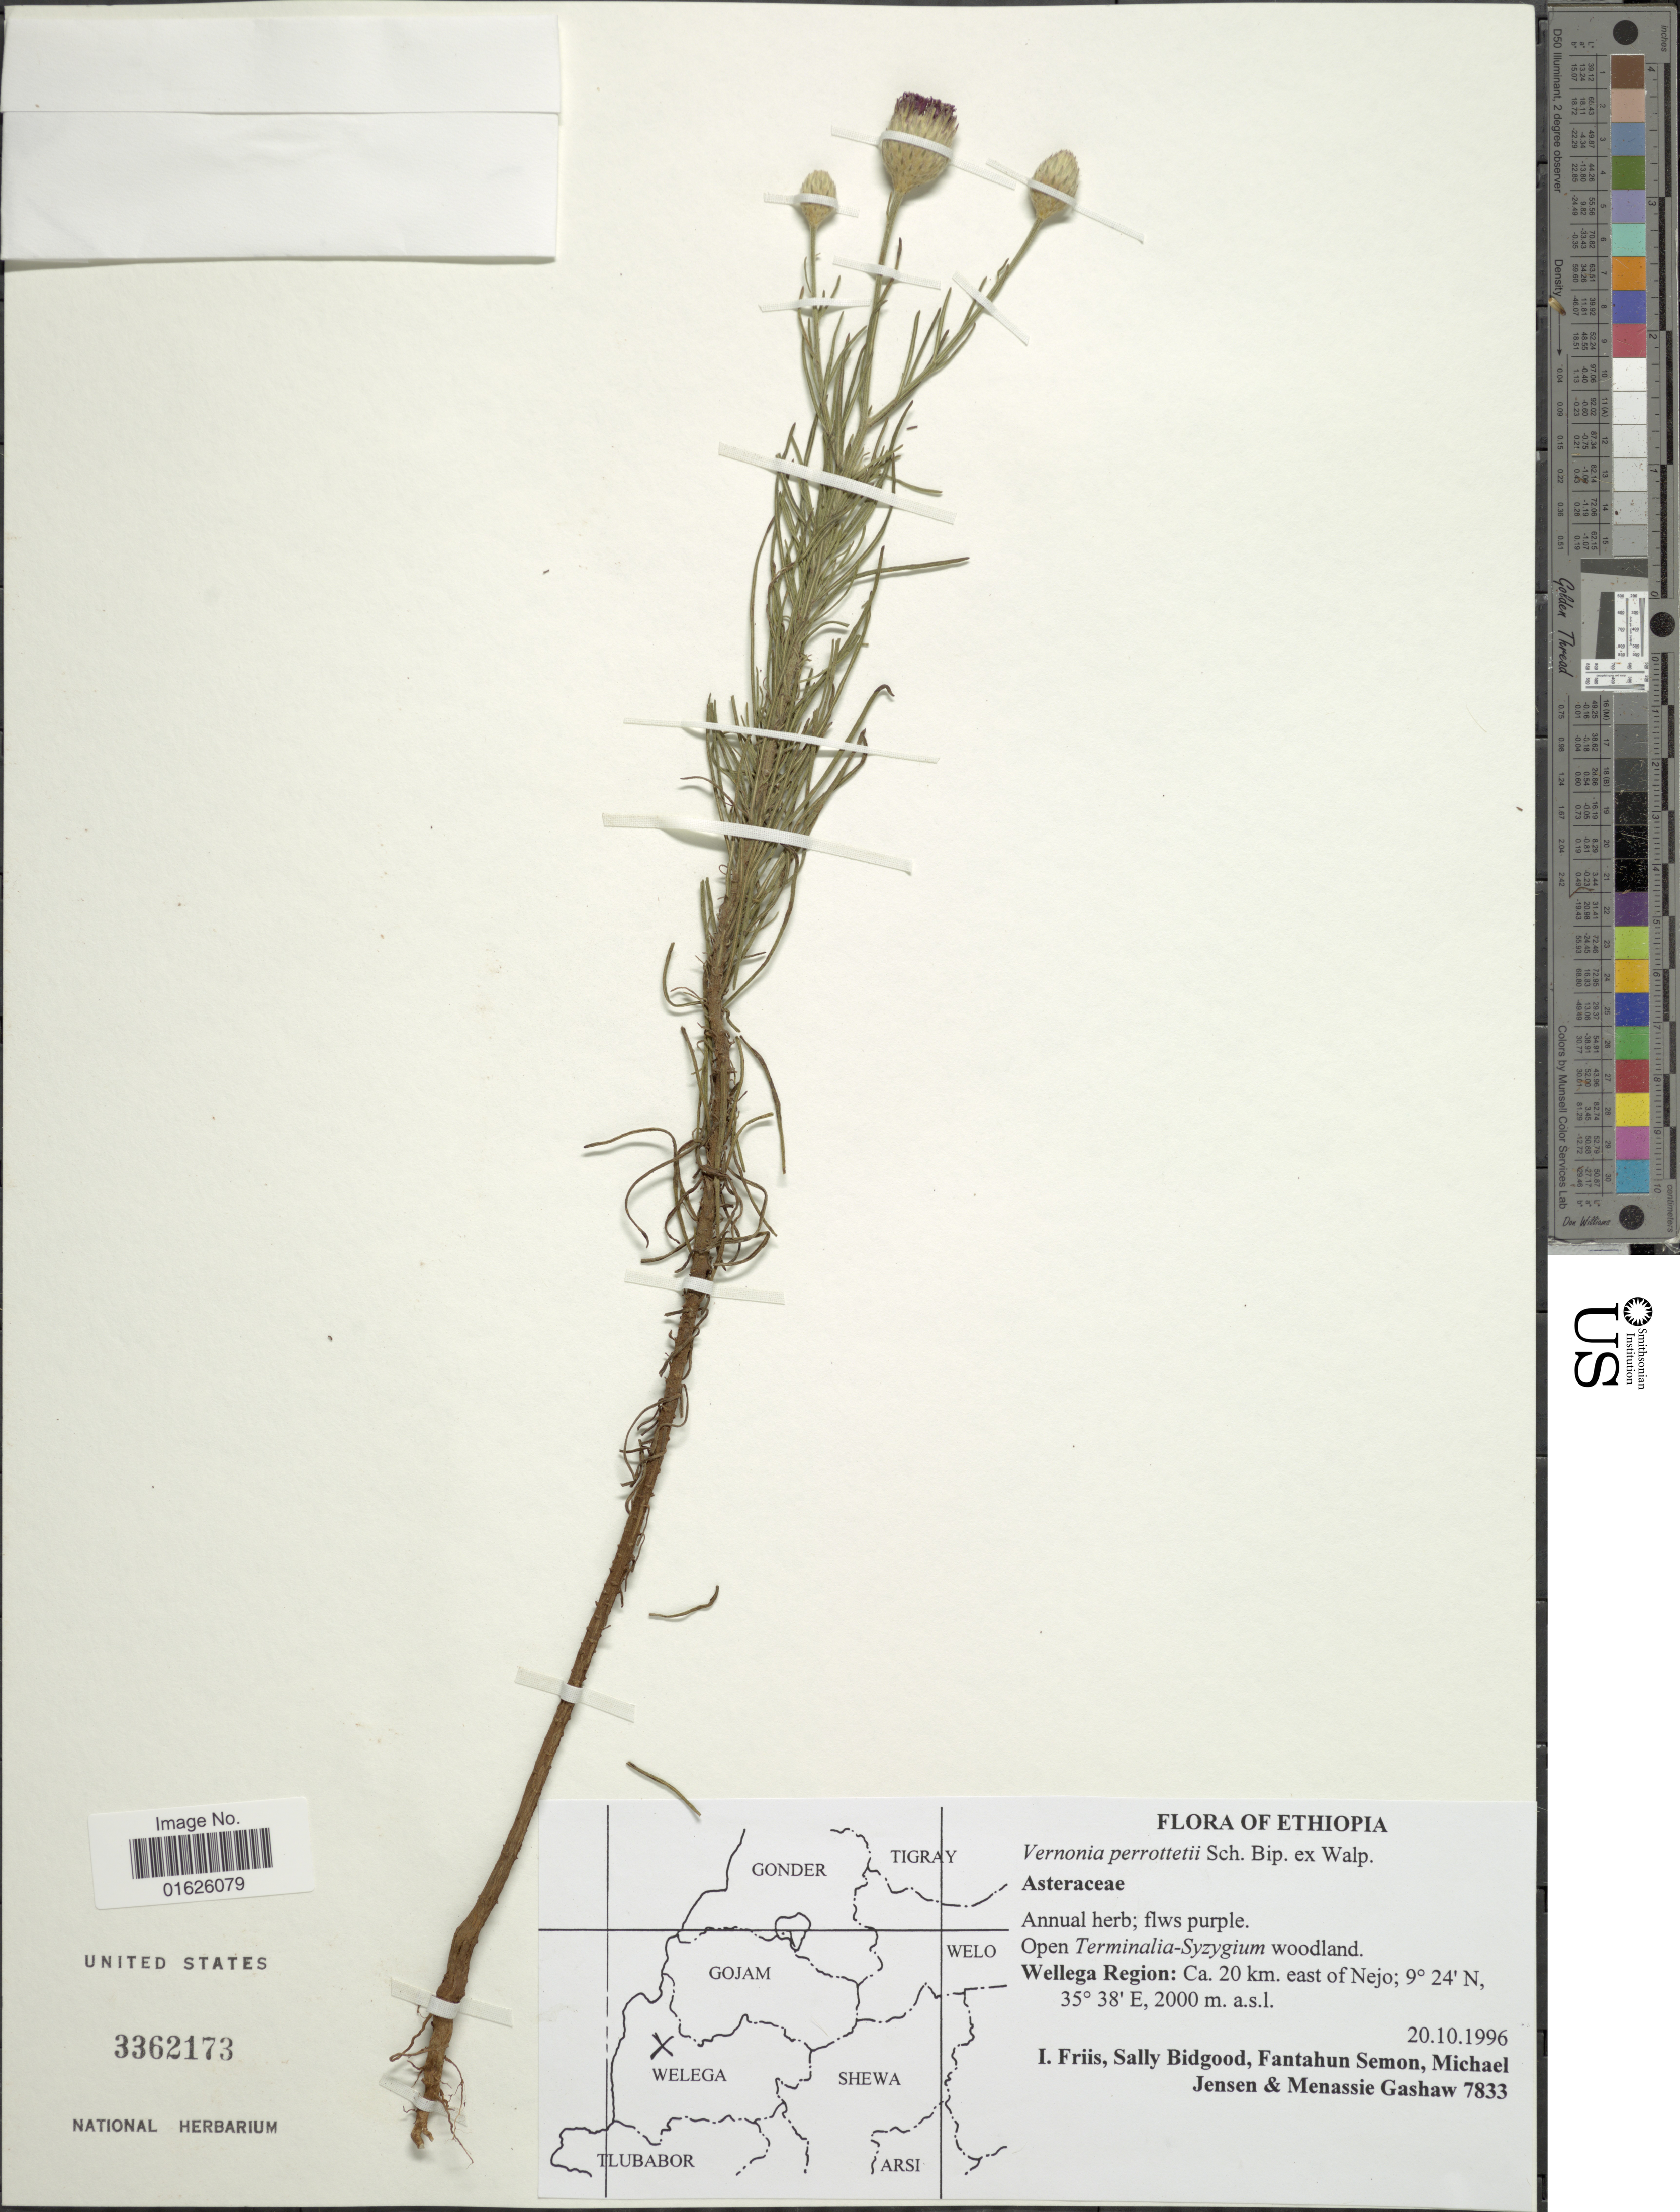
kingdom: Plantae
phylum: Tracheophyta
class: Magnoliopsida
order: Asterales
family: Asteraceae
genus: Polydora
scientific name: Polydora serratuloides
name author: (DC.) H. Rob.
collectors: I. Friis, S. Bidgood, F. Semon, M. Jensen & M. Gashaw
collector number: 7833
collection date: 1996-10-20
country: Ethiopia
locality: Wellega Region; Ca 20 km east, of Nejo.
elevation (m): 2000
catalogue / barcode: US 3362173